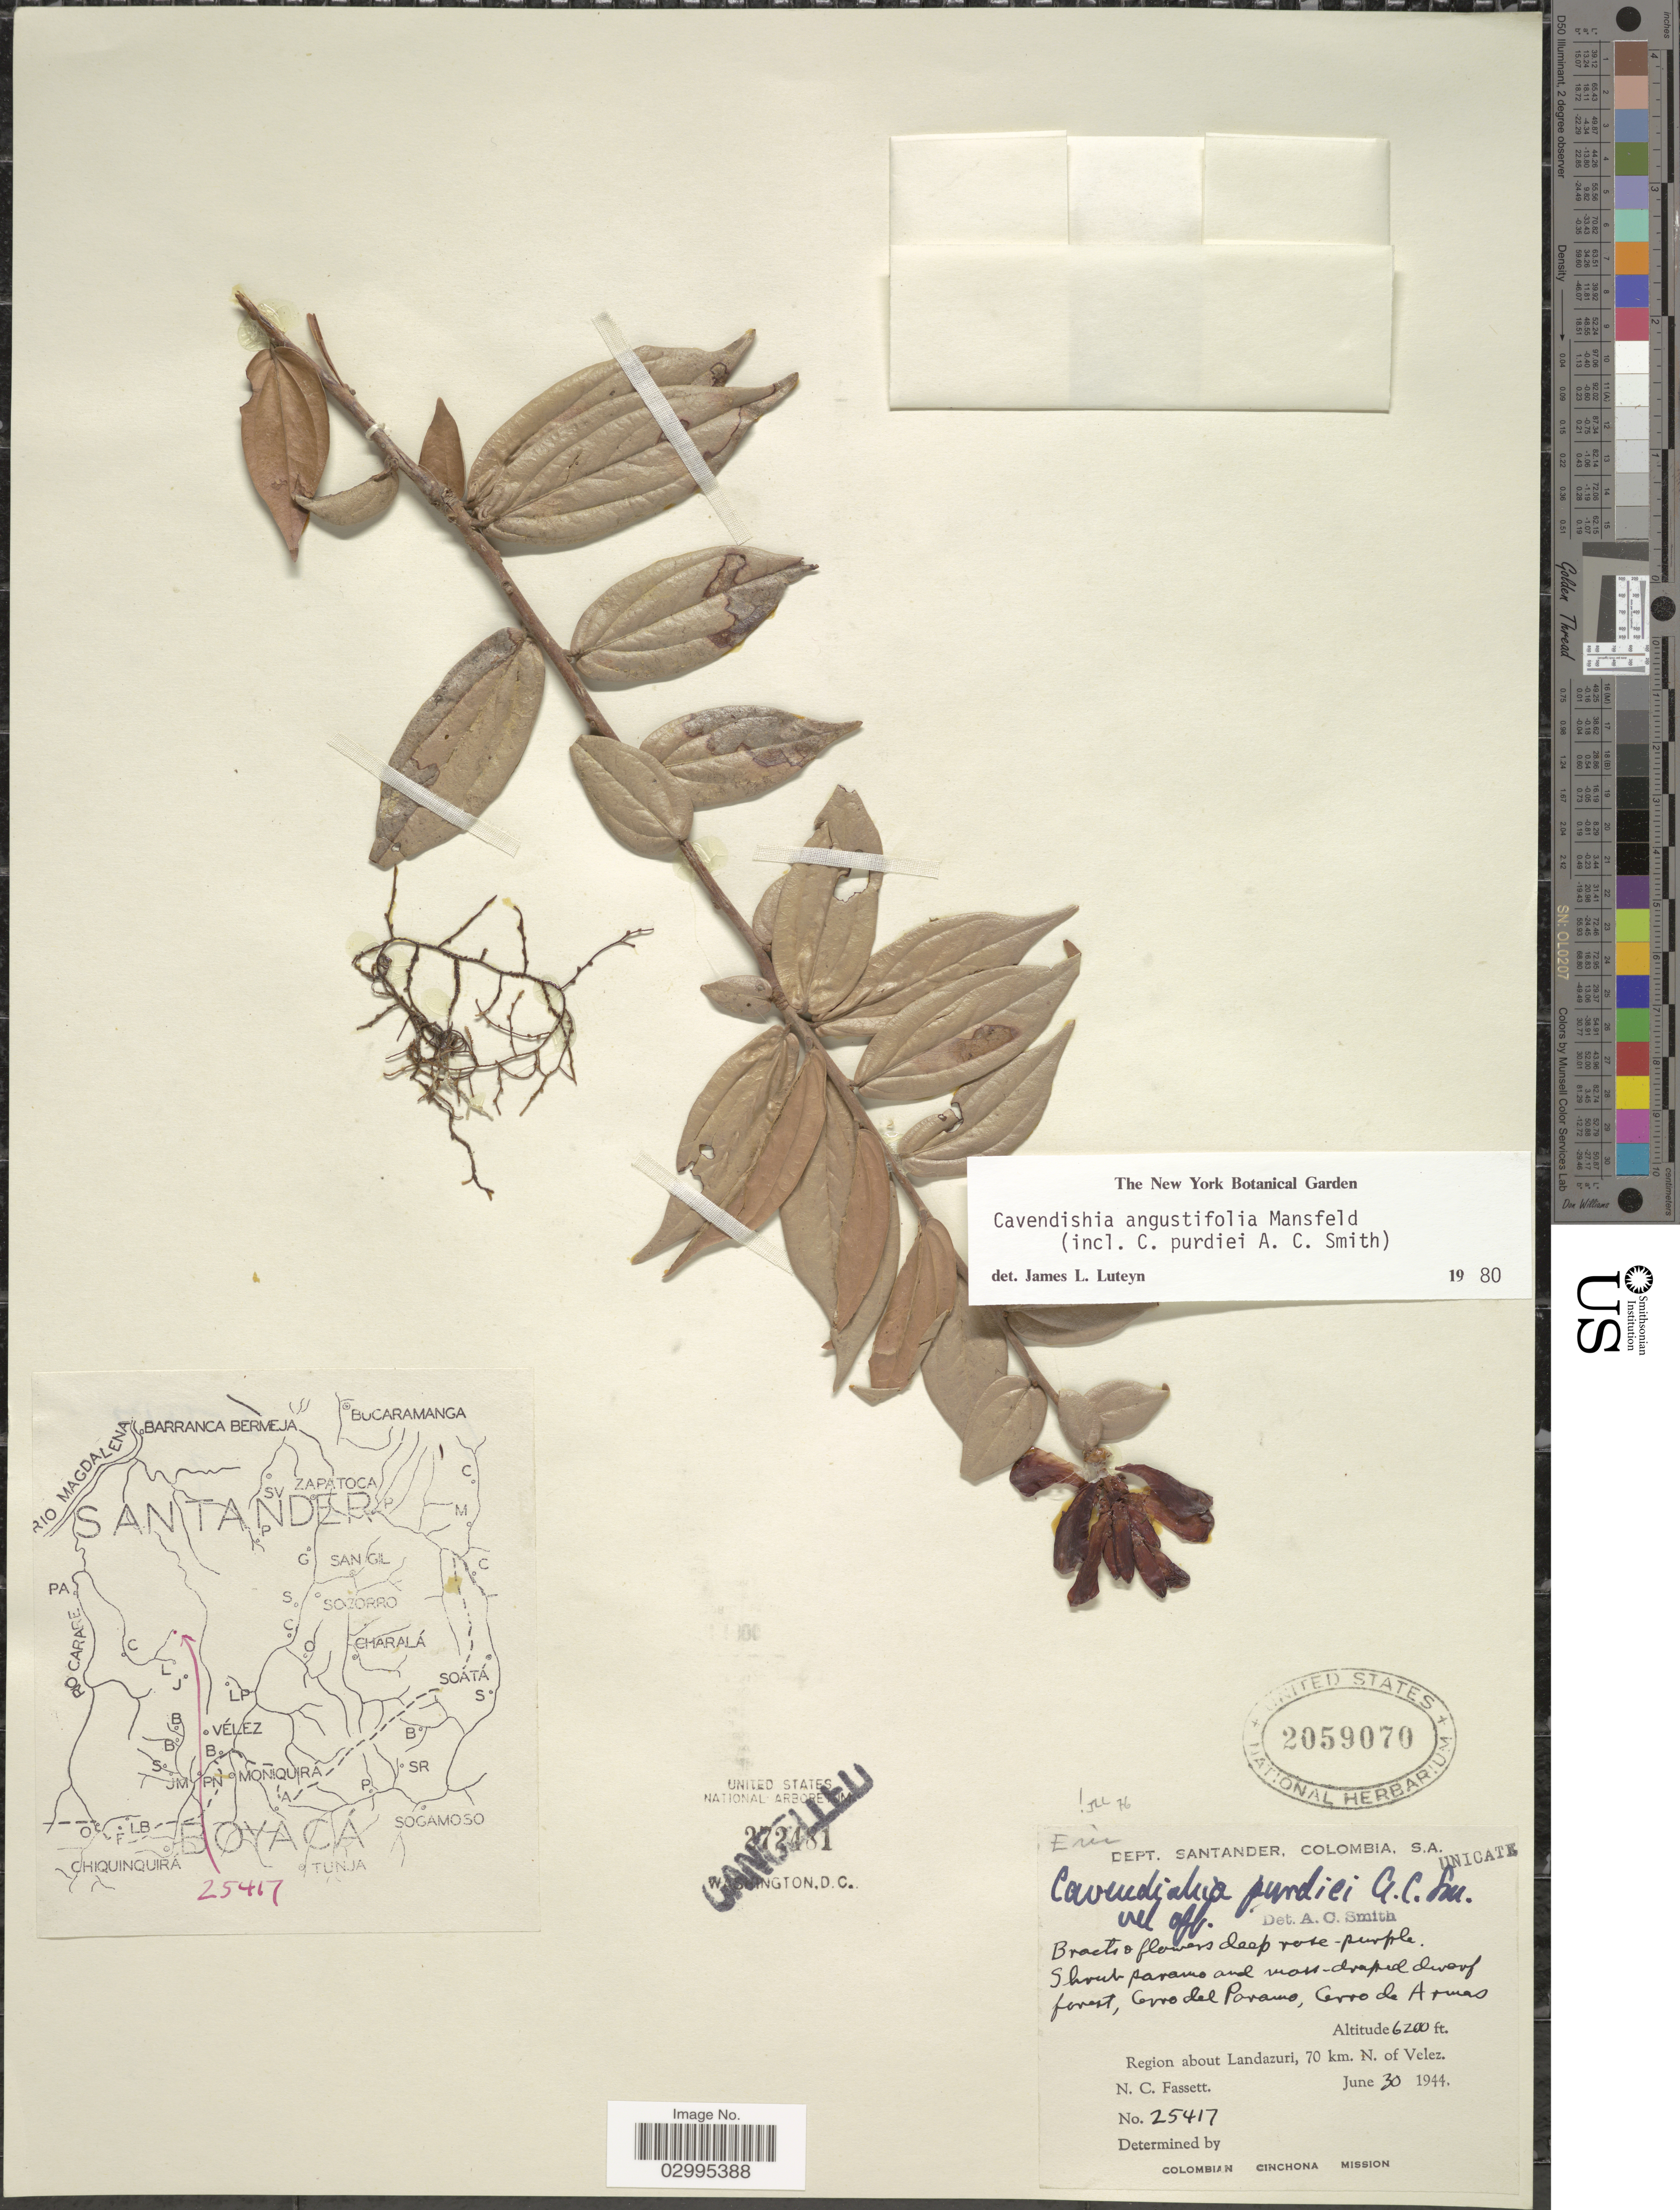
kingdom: Plantae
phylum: Tracheophyta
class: Magnoliopsida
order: Ericales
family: Ericaceae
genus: Cavendishia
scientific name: Cavendishia angustifolia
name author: Mansf.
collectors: N. C. Fassett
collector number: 25417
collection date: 1944-06-30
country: Colombia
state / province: Santander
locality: Dept. Santander. Cerro del Paramo, Cerro de Armas. Region about Landazuri, 70 km. N. of Velez.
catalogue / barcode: US 2059070